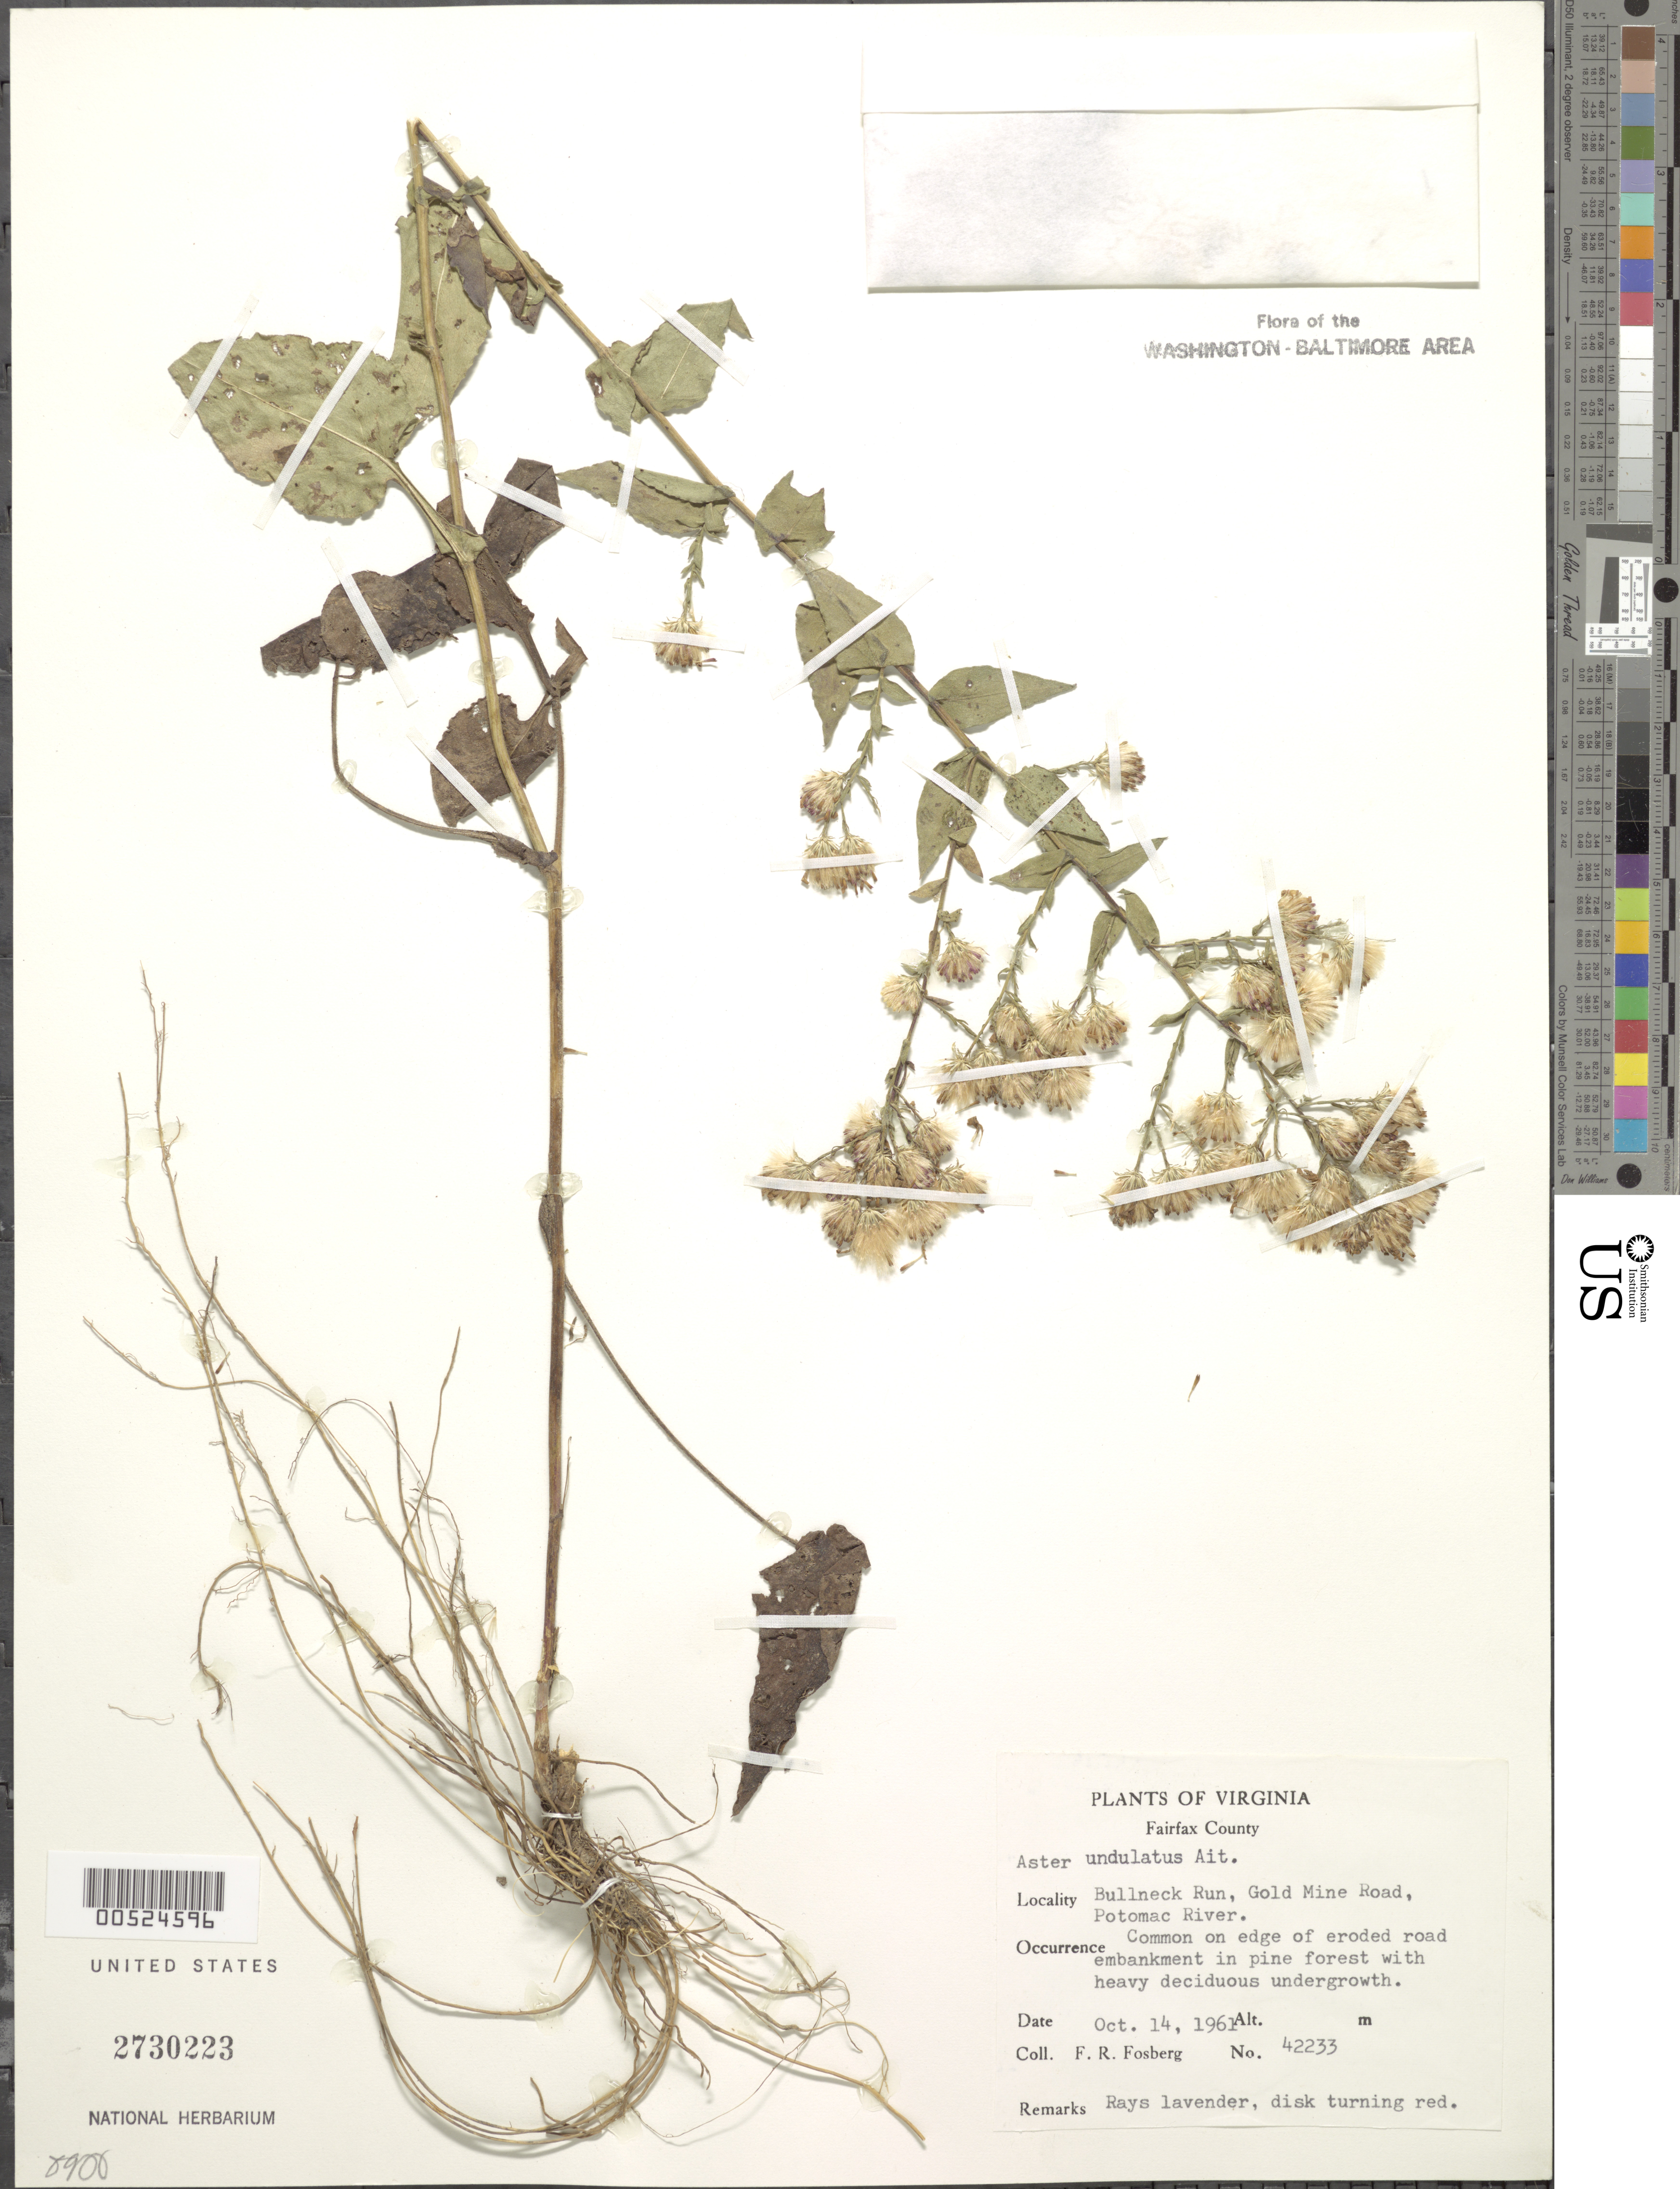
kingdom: Plantae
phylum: Tracheophyta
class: Magnoliopsida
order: Asterales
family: Asteraceae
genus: Symphyotrichum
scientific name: Symphyotrichum undulatum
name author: (L.) G.L. Nesom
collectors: F. R. Fosberg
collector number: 42233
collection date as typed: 14 Oct 1961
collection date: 1961-10-14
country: United States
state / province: Virginia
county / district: Fairfax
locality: Bullneck Run, Gold Mine Road, Potomac River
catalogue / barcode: US 2730223